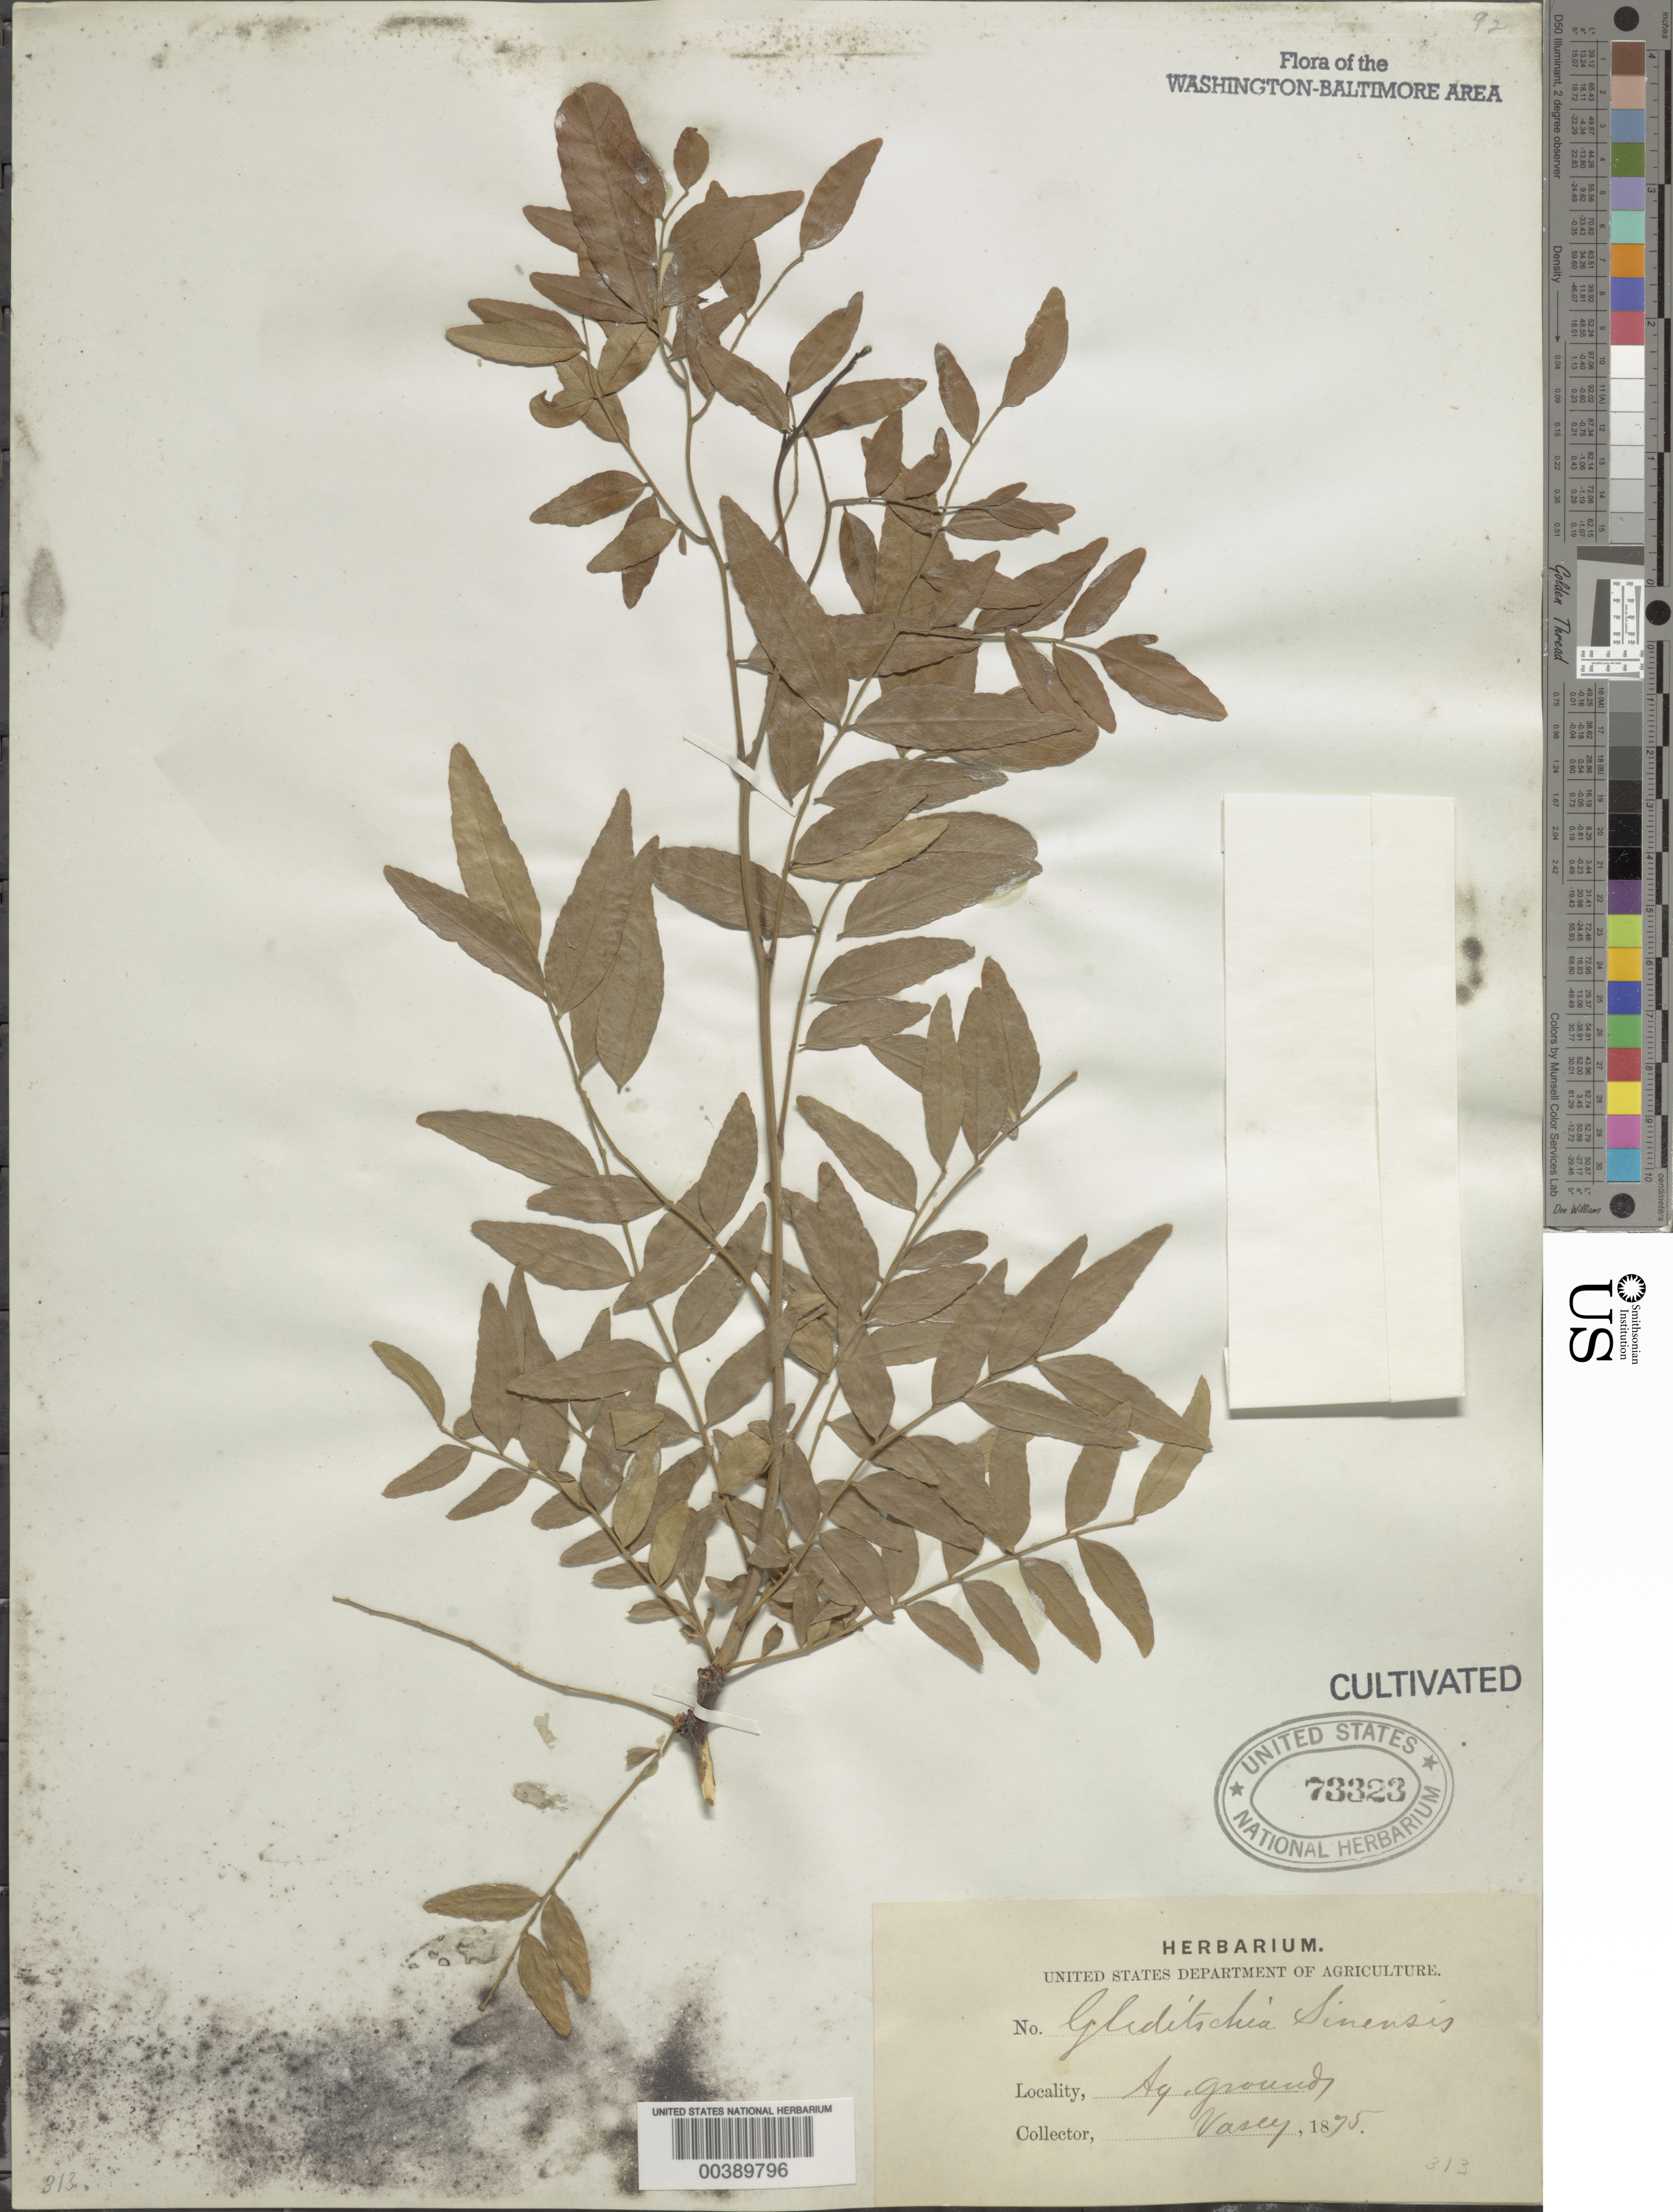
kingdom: Plantae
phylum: Tracheophyta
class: Magnoliopsida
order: Fabales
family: Fabaceae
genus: Gleditsia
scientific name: Gleditsia sinensis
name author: Lam.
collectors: G. R. Vasey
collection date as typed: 1875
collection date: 1875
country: United States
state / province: District of Columbia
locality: Department of Agriculture grounds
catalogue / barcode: US 73323A